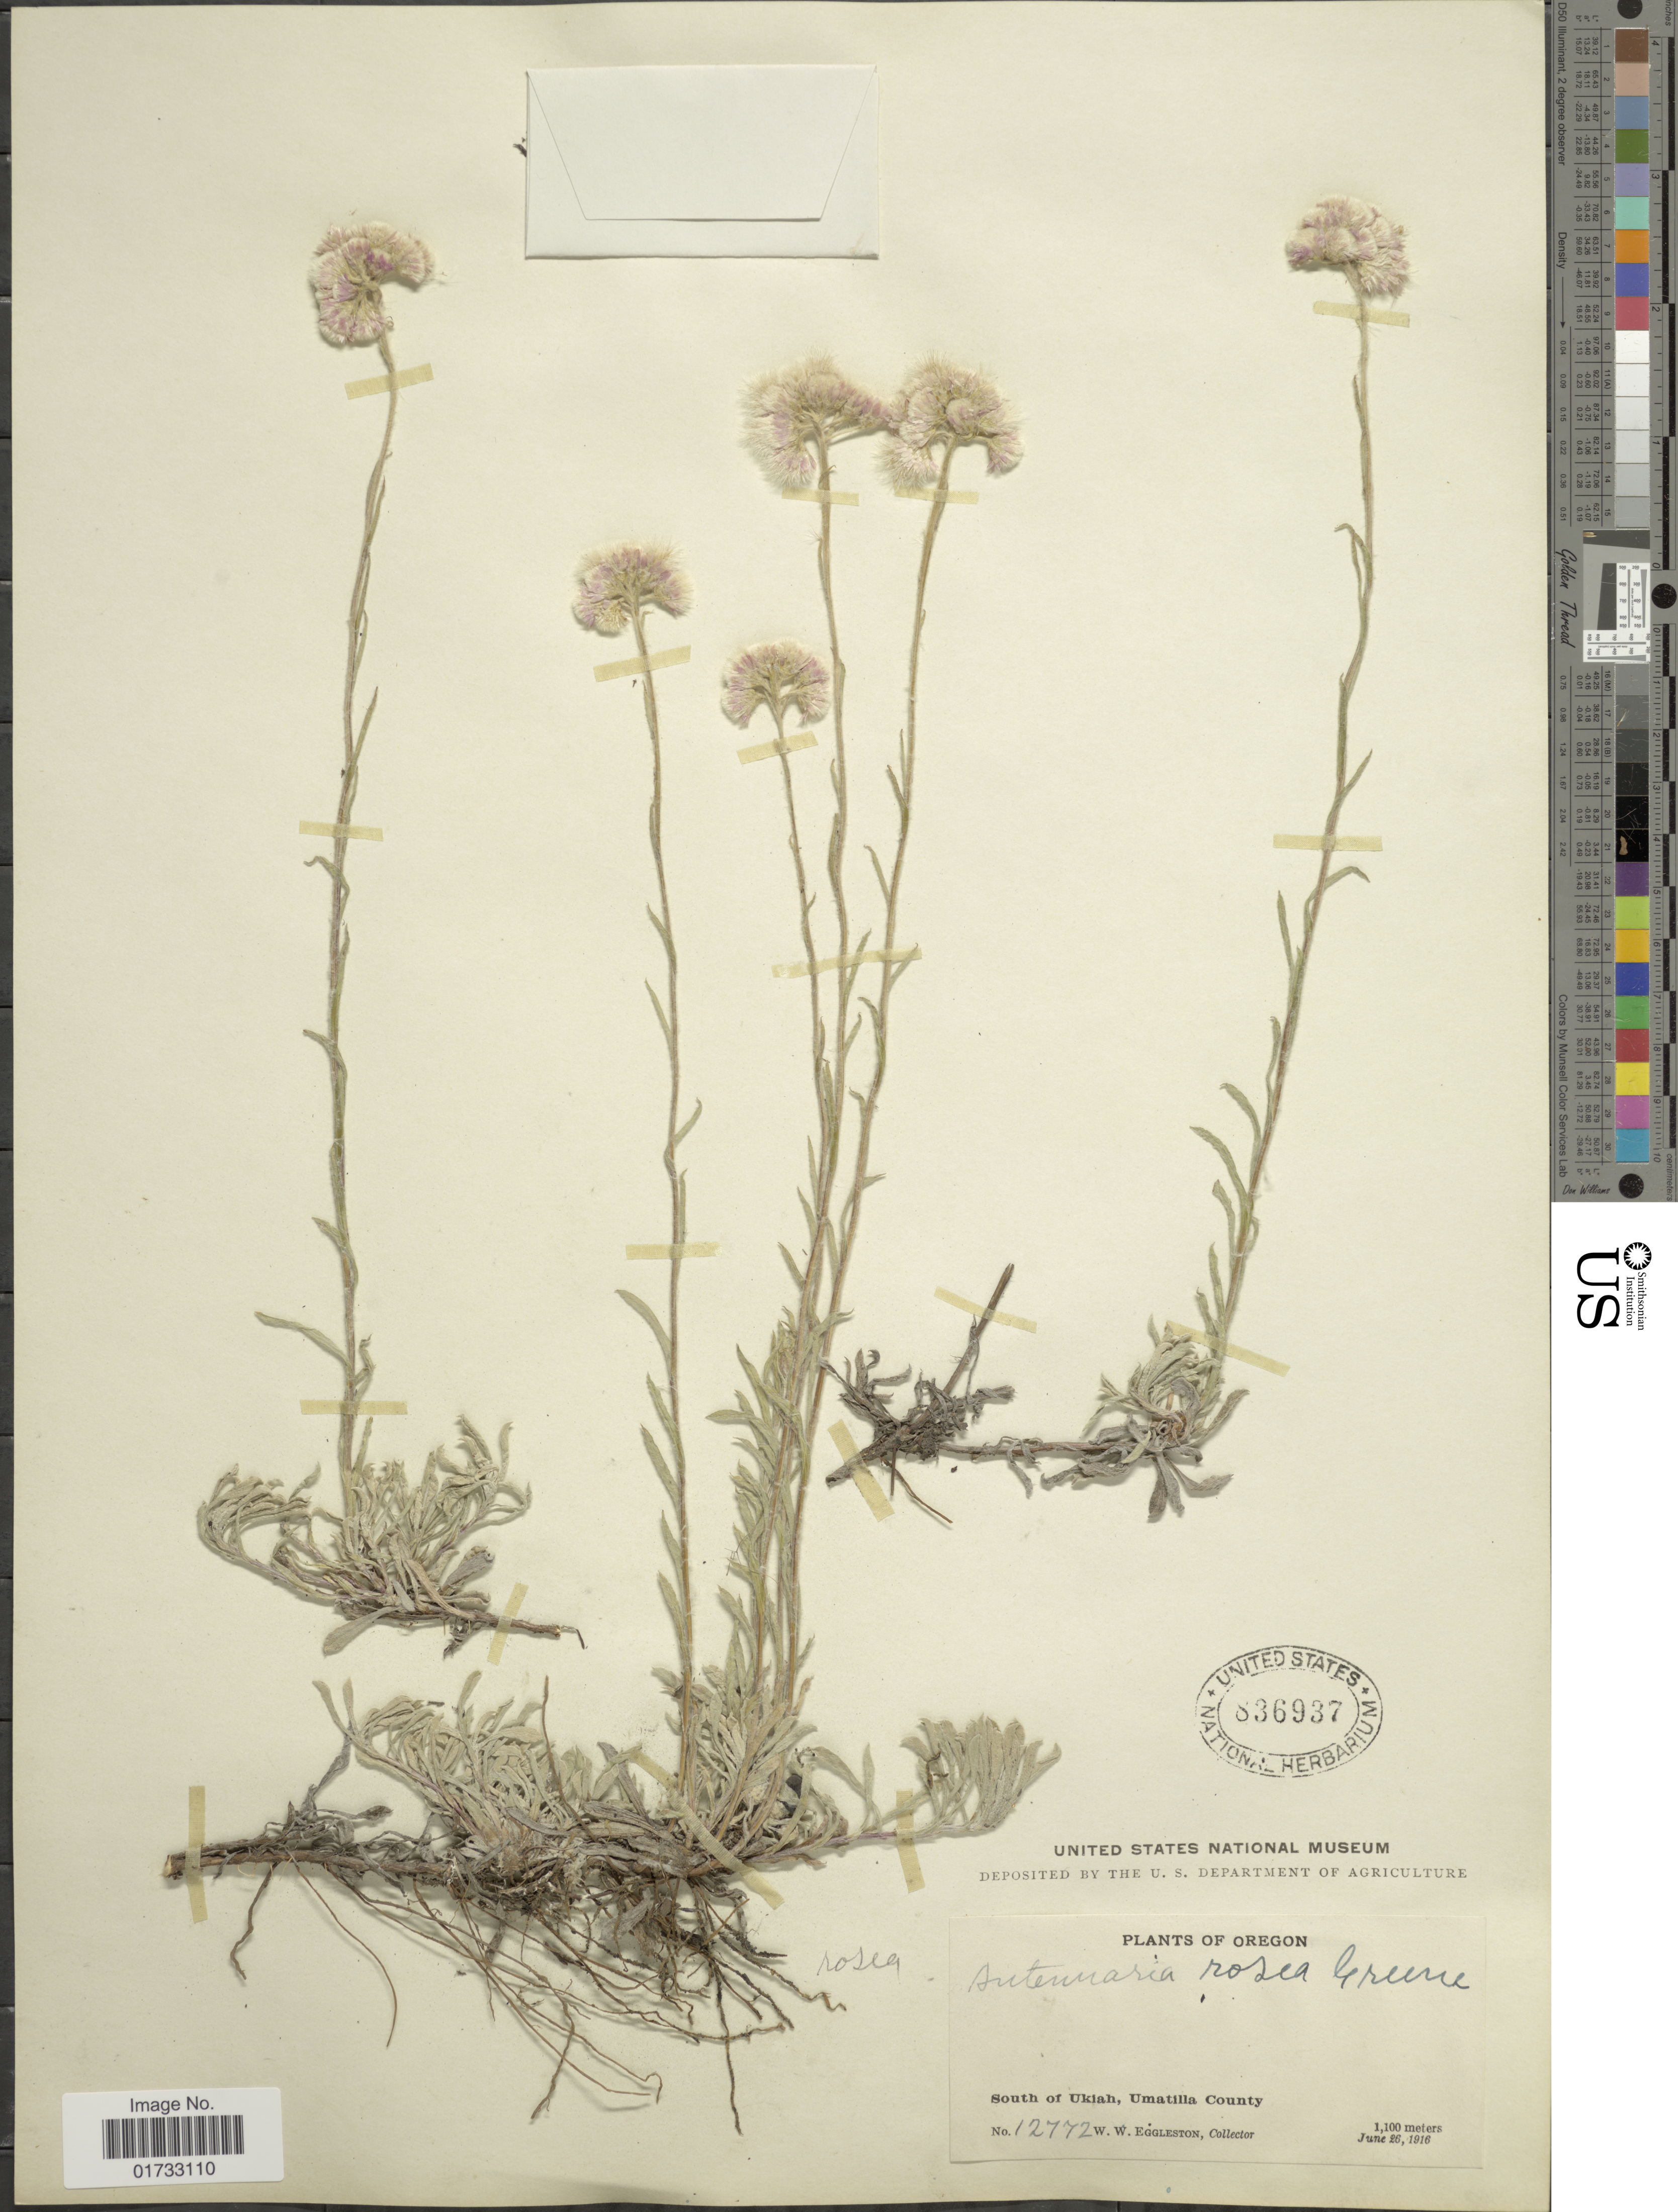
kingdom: Plantae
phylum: Tracheophyta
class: Magnoliopsida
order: Asterales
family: Asteraceae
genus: Antennaria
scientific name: Antennaria rosea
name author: Greene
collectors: W. W. Eggleston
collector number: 12772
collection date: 1916-06-26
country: United States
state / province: Oregon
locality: South of Ukiah, Umatilla County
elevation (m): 1100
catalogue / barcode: US 836937